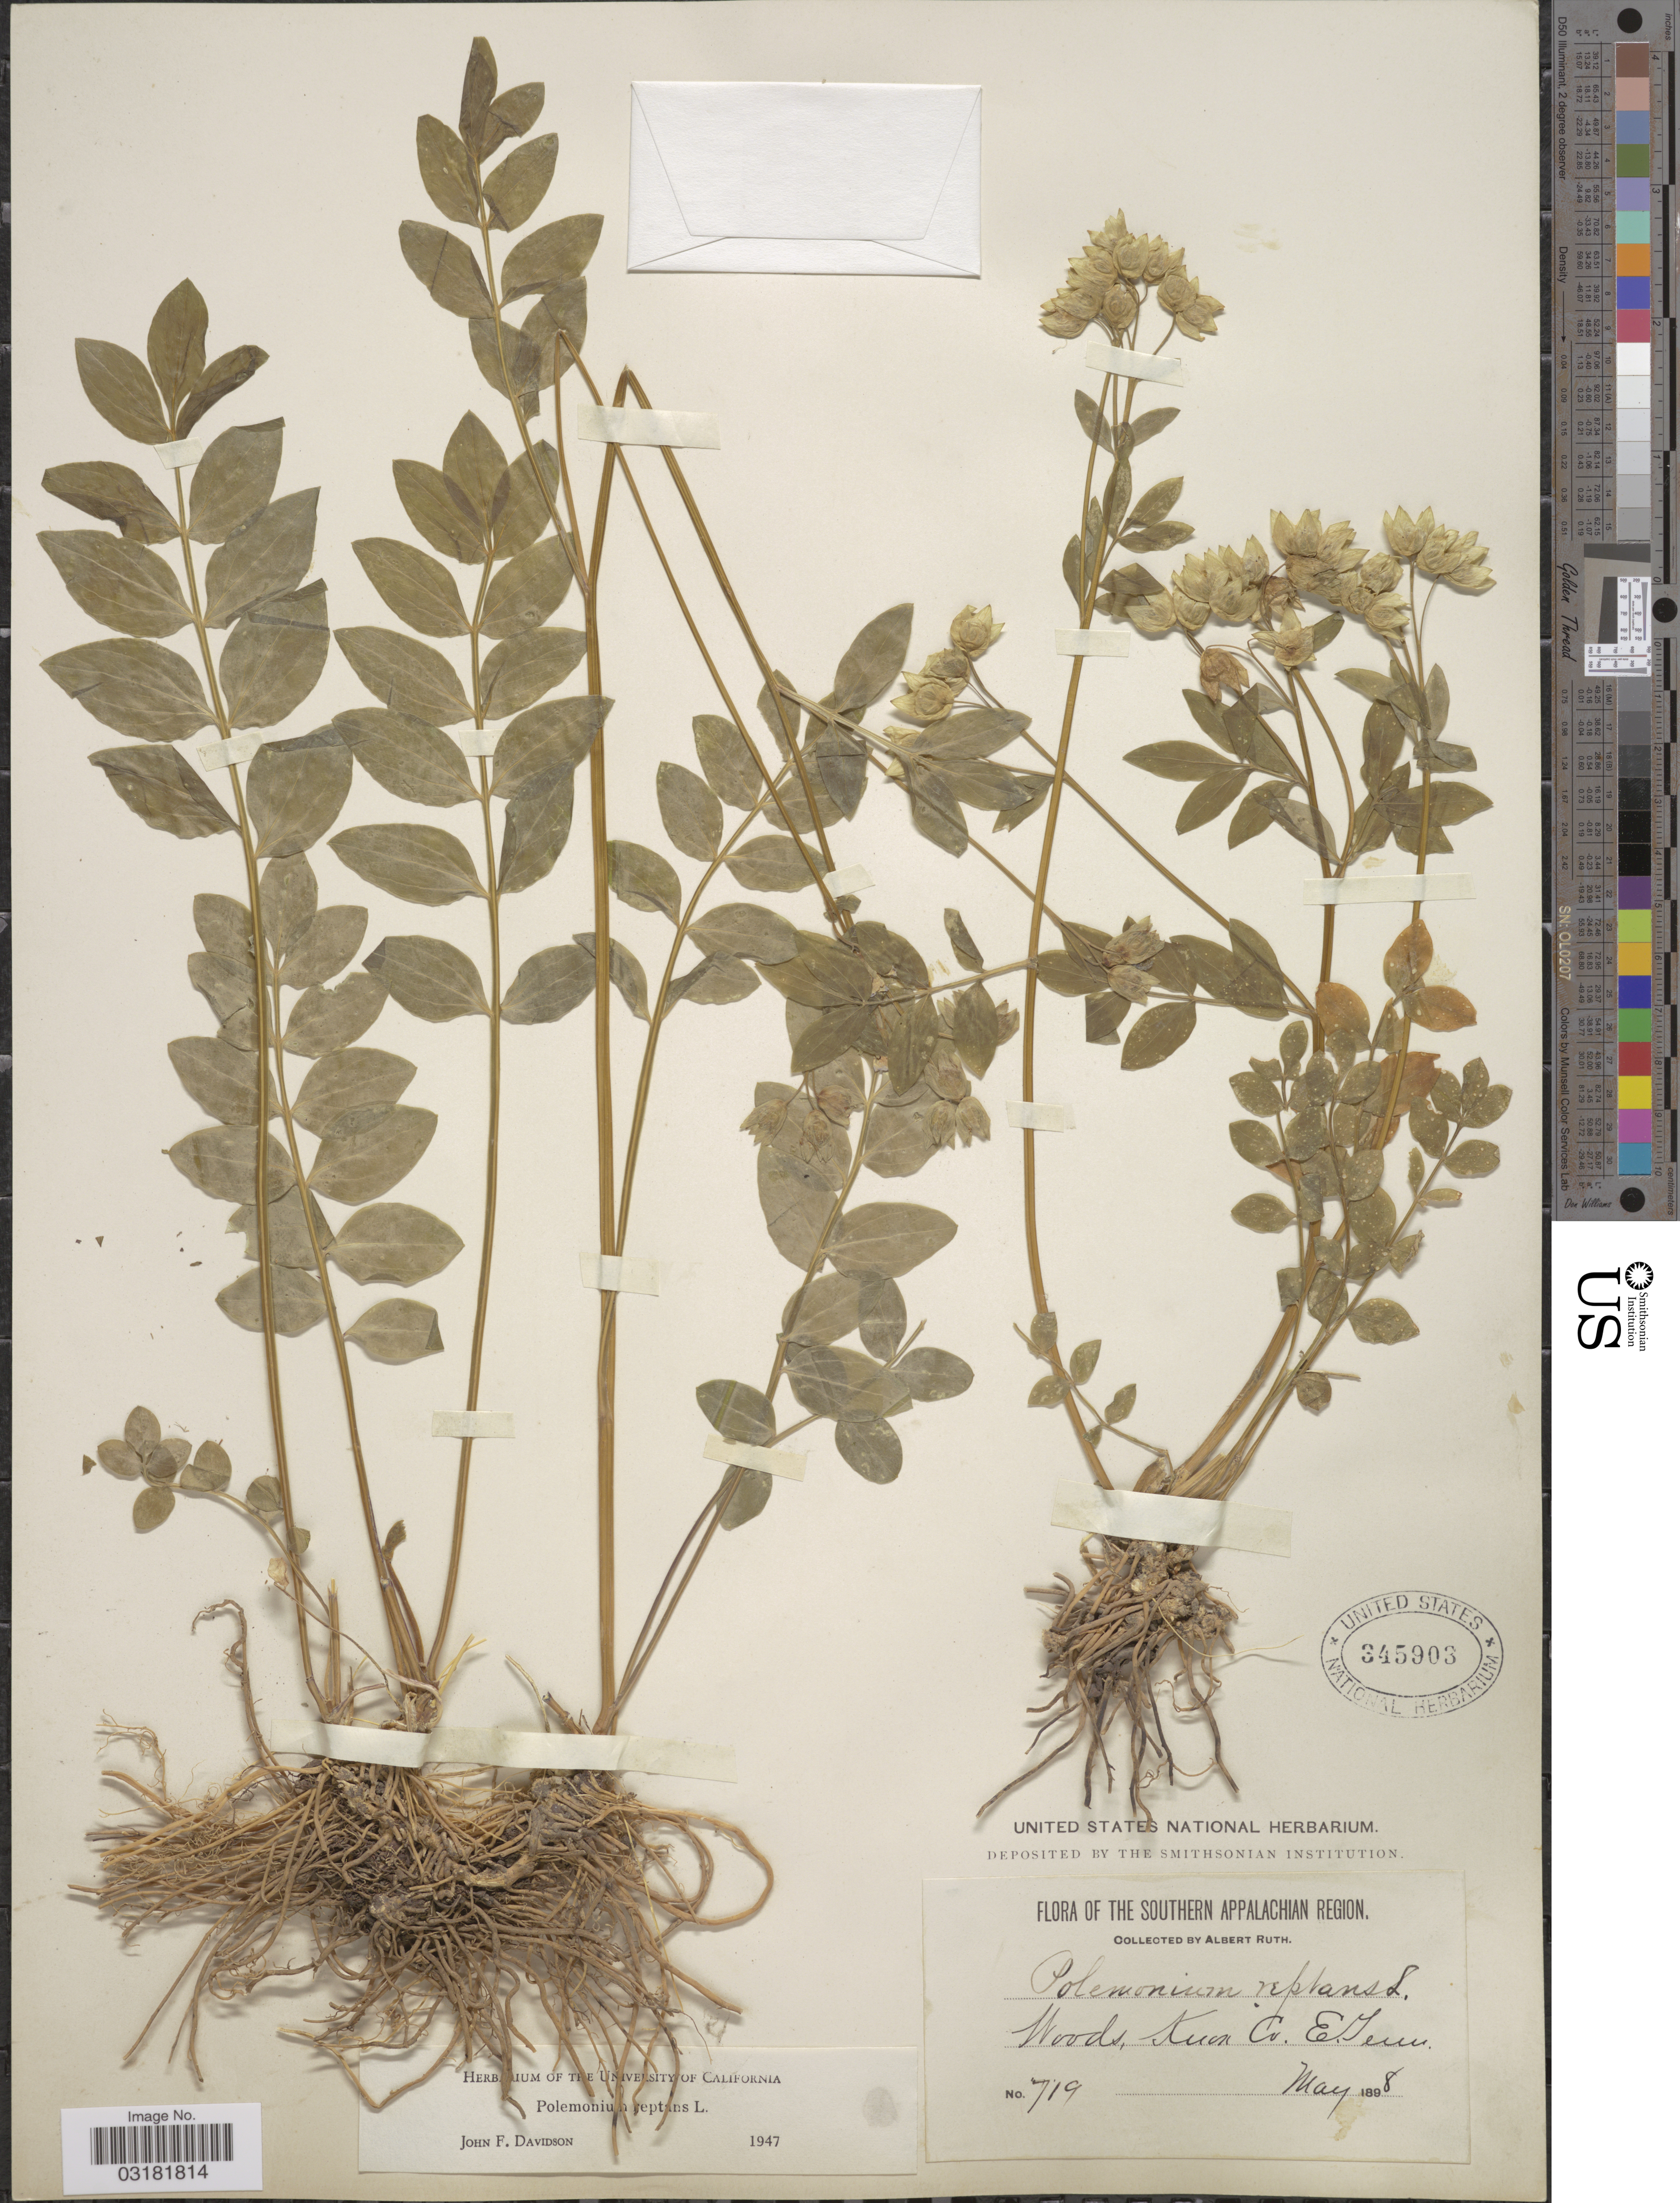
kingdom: Plantae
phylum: Tracheophyta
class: Magnoliopsida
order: Ericales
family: Polemoniaceae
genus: Polemonium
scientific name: Polemonium reptans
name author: L.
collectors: A. Ruth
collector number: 719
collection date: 1898-05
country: United States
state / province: Tennessee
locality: The Southern Appalachian Region. Knox Co. E. Tenn.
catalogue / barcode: US 345903